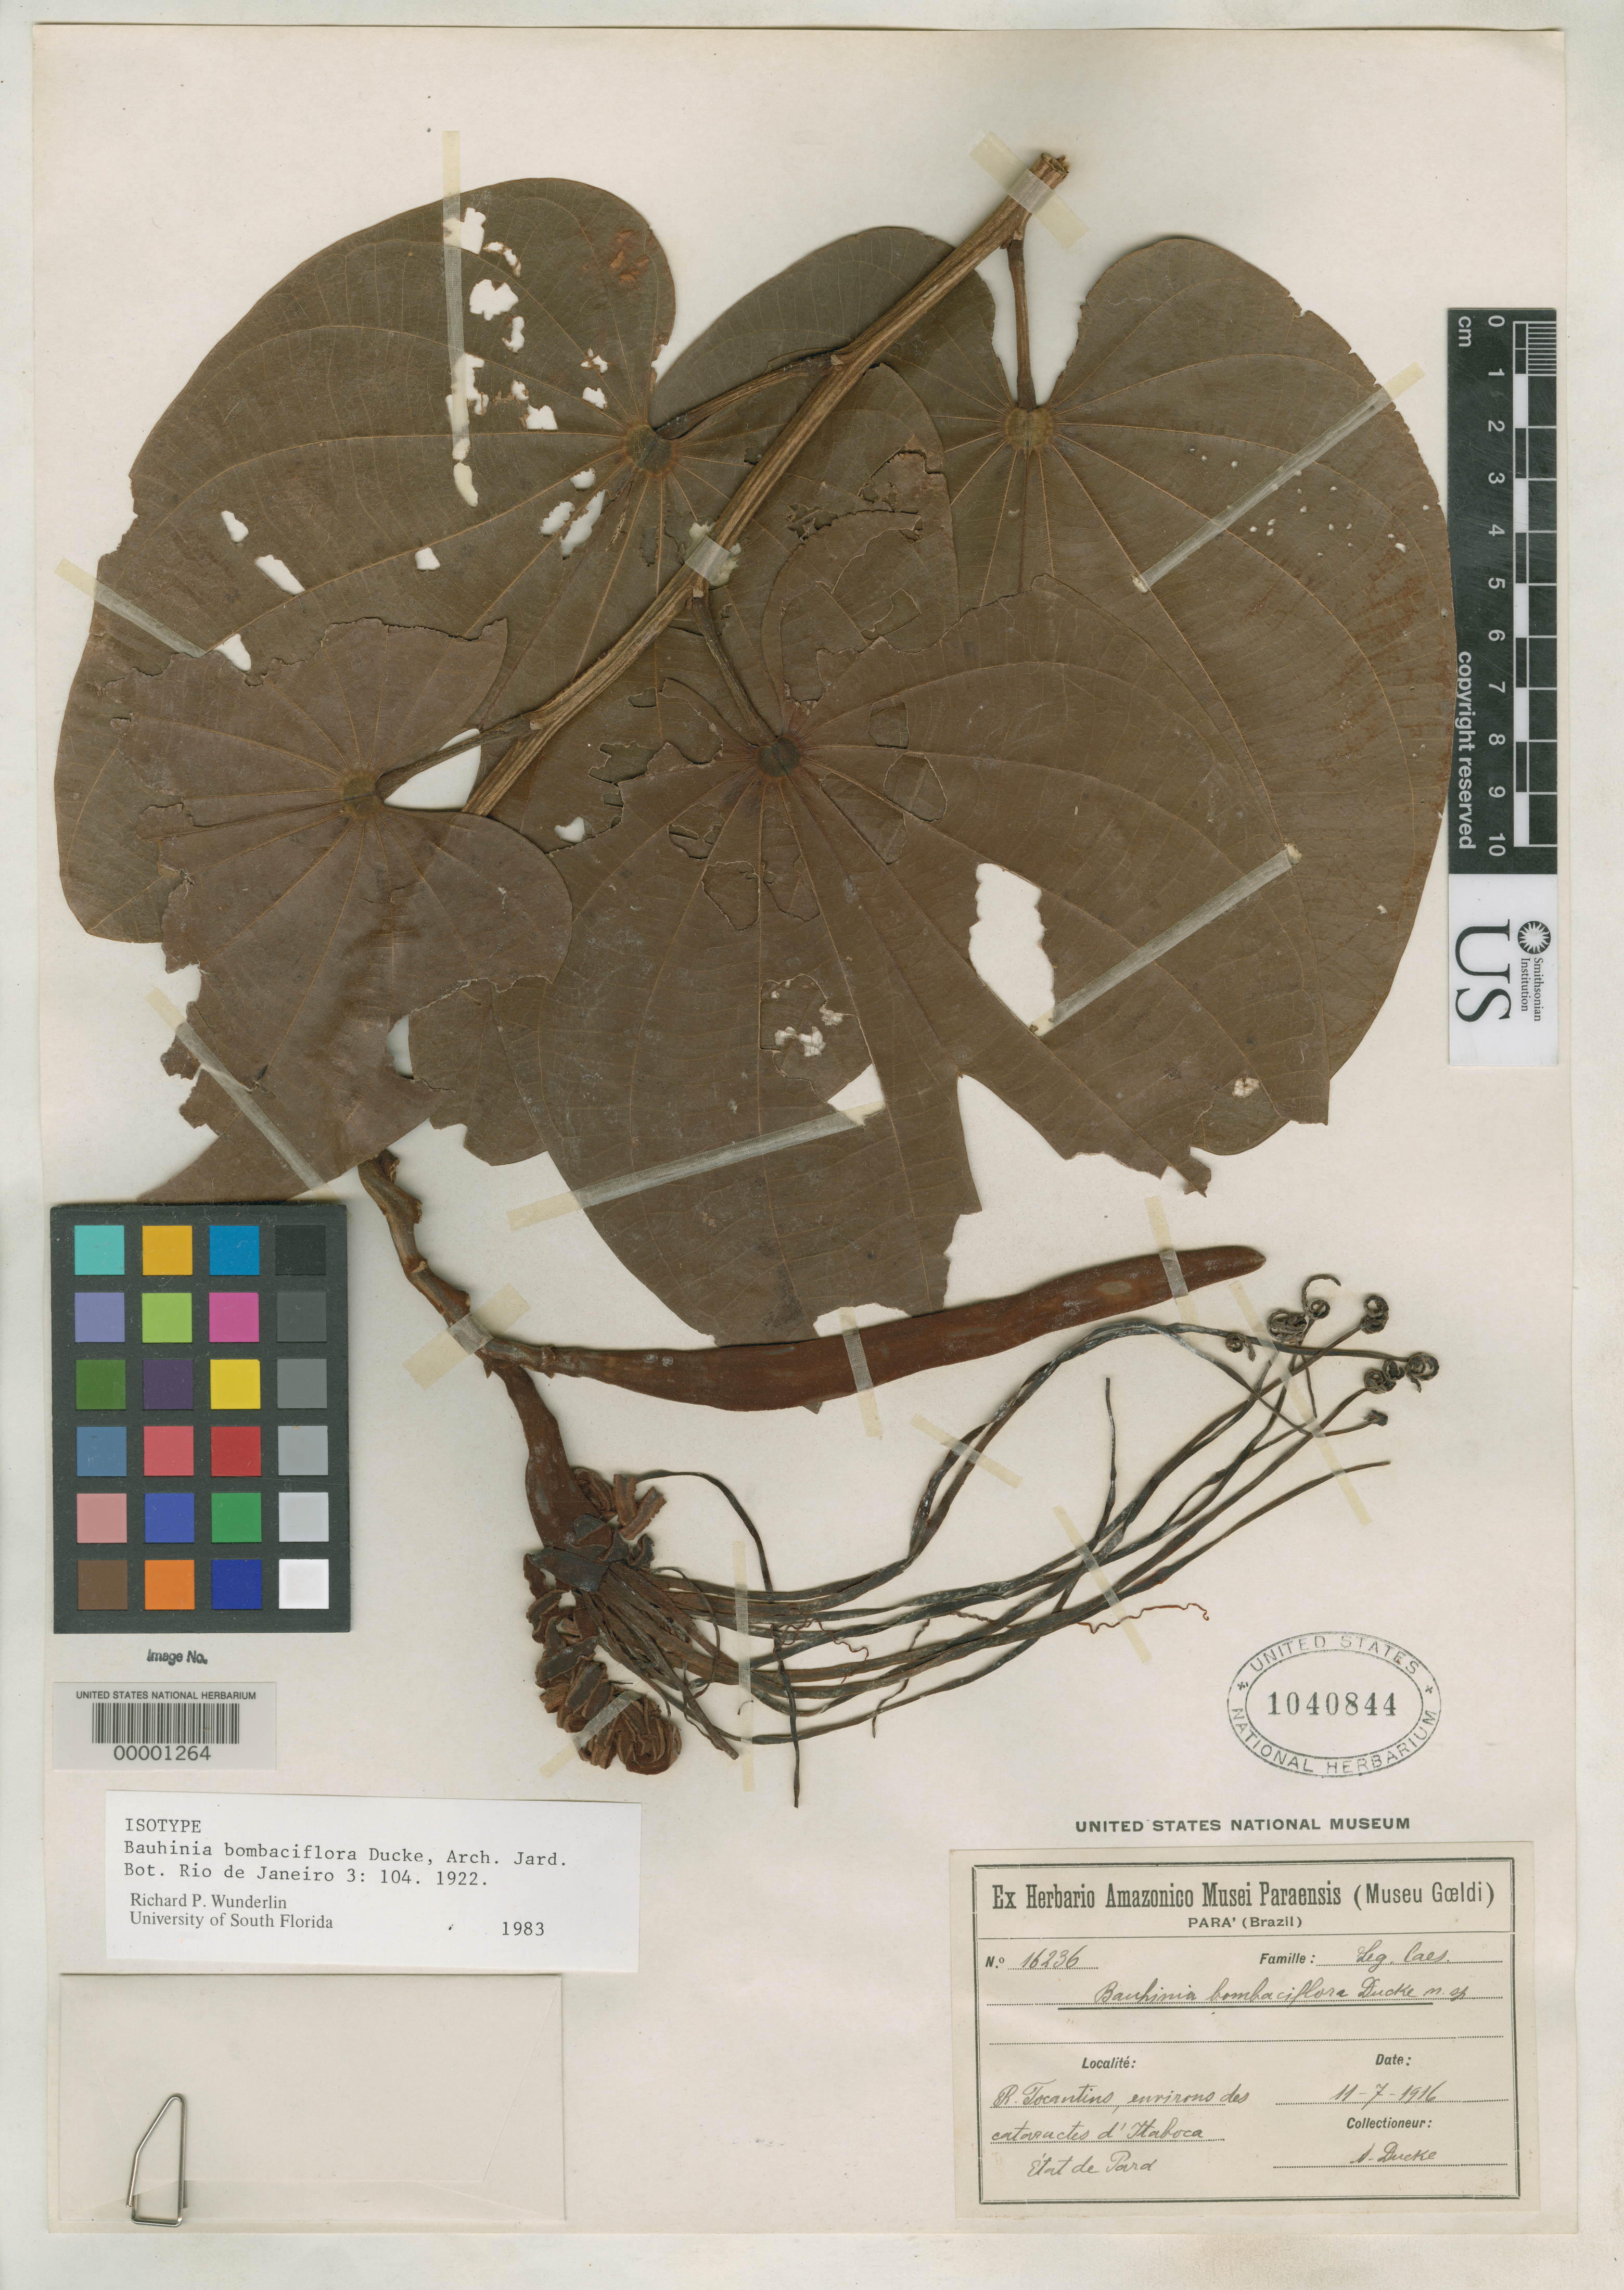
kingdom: Plantae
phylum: Tracheophyta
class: Magnoliopsida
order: Fabales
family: Fabaceae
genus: Bauhinia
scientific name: Bauhinia bombaciflora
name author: Ducke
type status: Isotype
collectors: A. Ducke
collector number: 16236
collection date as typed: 11 Jul 1916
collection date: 1916-07-11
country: Brazil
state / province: Pará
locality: Itaboca, Tocantins.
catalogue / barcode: US 1040844